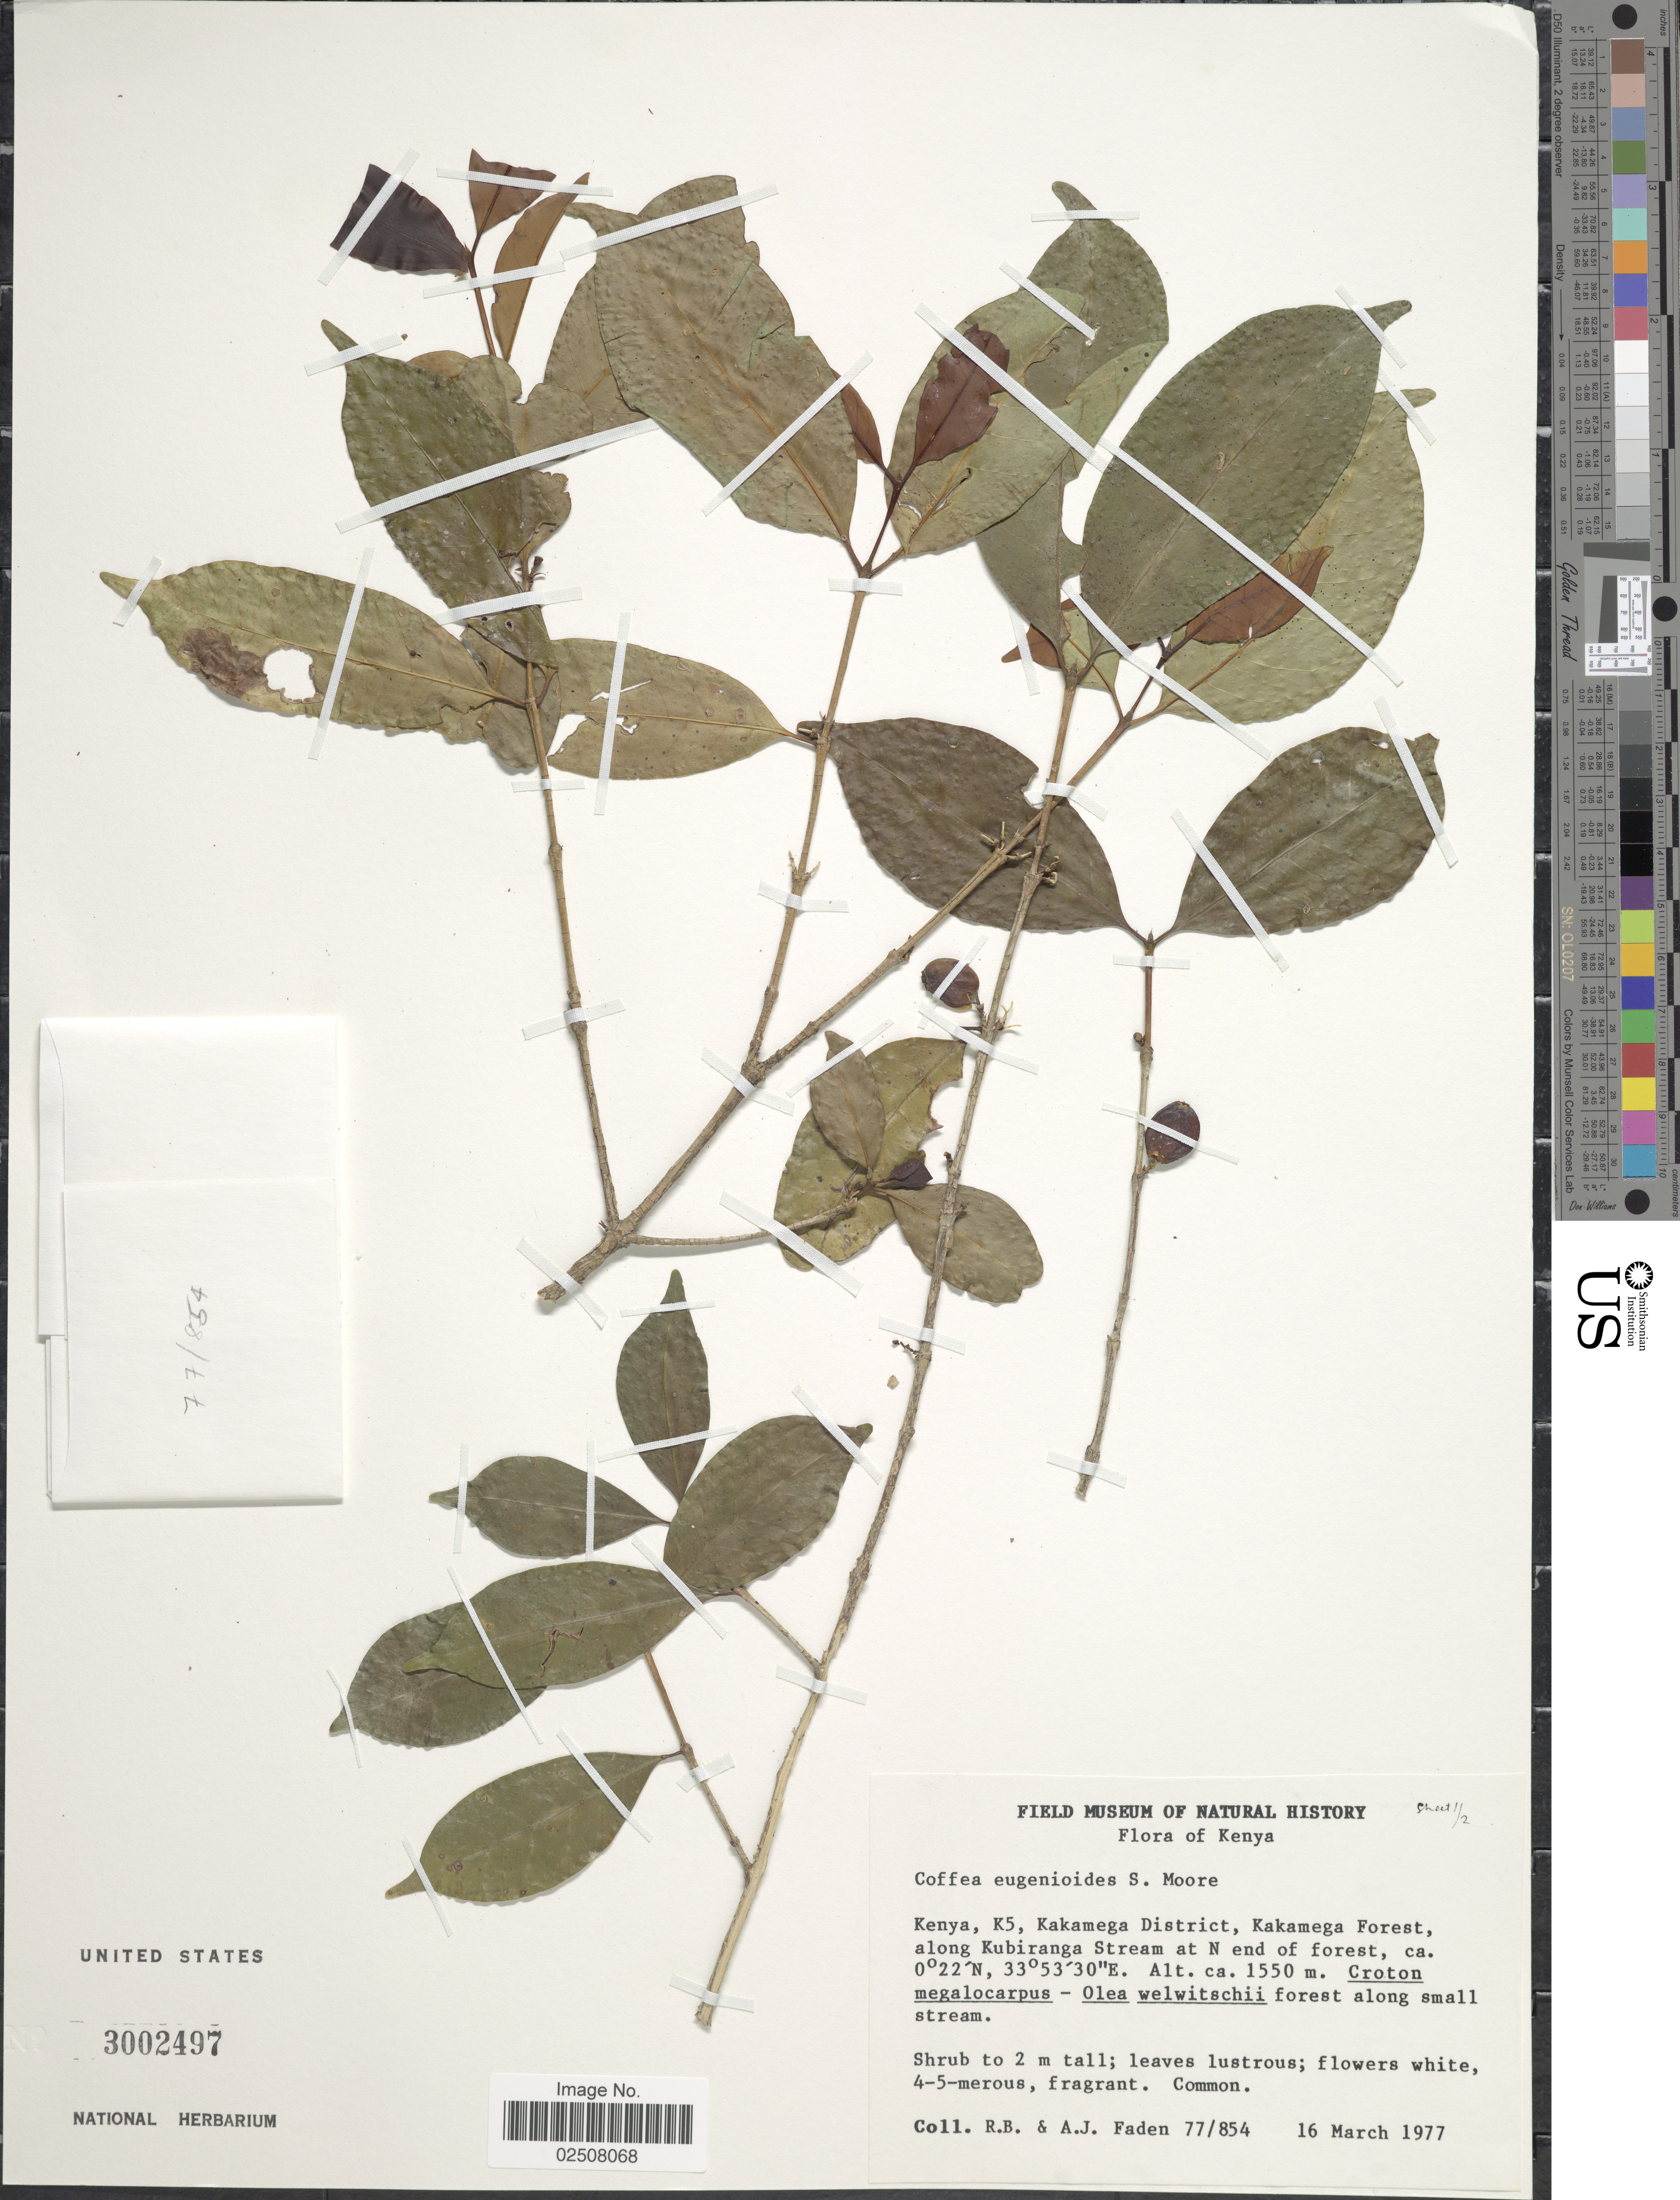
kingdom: Plantae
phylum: Tracheophyta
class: Magnoliopsida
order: Gentianales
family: Rubiaceae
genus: Coffea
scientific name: Coffea eugenioides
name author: S. Moore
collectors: R. B. Faden & A. J. Faden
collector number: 77/854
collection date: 1977-03-16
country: Kenya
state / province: Kakamega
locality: K5, Kakamega District, Kakamega Forest, along Kubiranga Stream at N end of forest, along small stream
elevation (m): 1550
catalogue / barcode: US 3002497